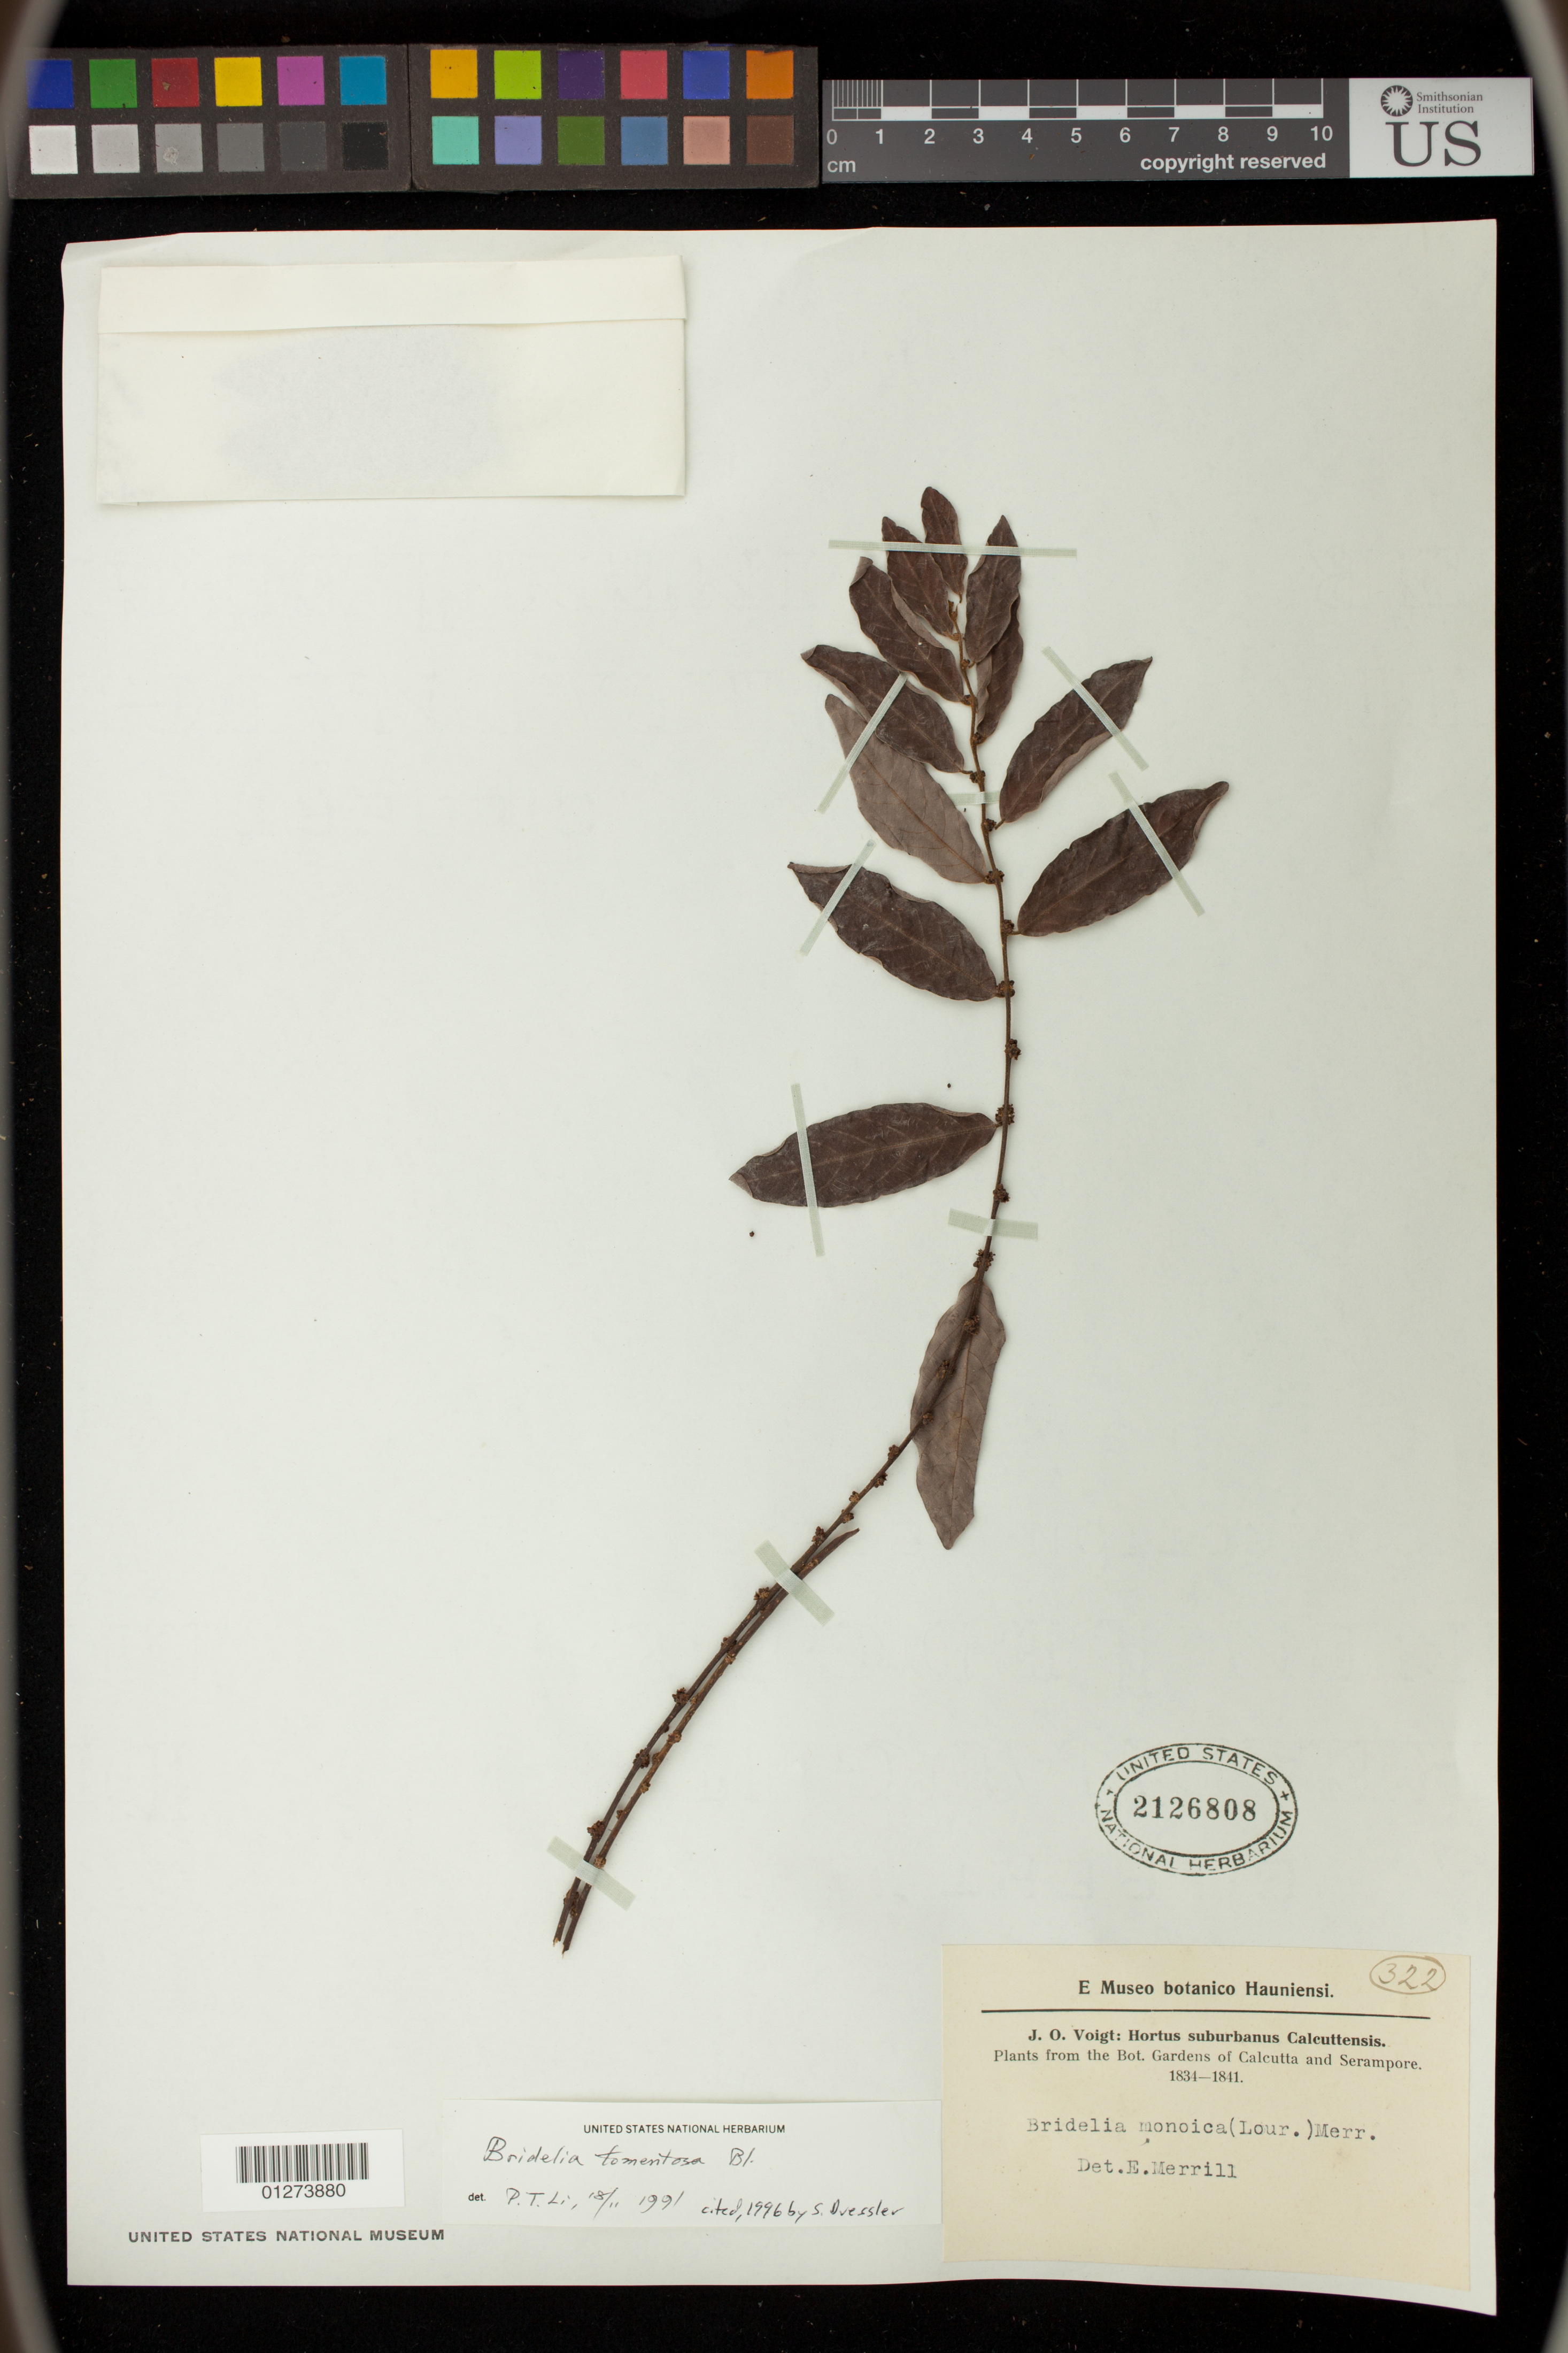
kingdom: Plantae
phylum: Tracheophyta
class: Magnoliopsida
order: Malpighiales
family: Phyllanthaceae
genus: Bridelia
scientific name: Bridelia tomentosa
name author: Blume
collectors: J. O. Voigt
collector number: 322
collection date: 1834/1841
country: India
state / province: West Bengal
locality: From the Bot. Gardens of Calcutta and Serampore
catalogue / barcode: US 2126808